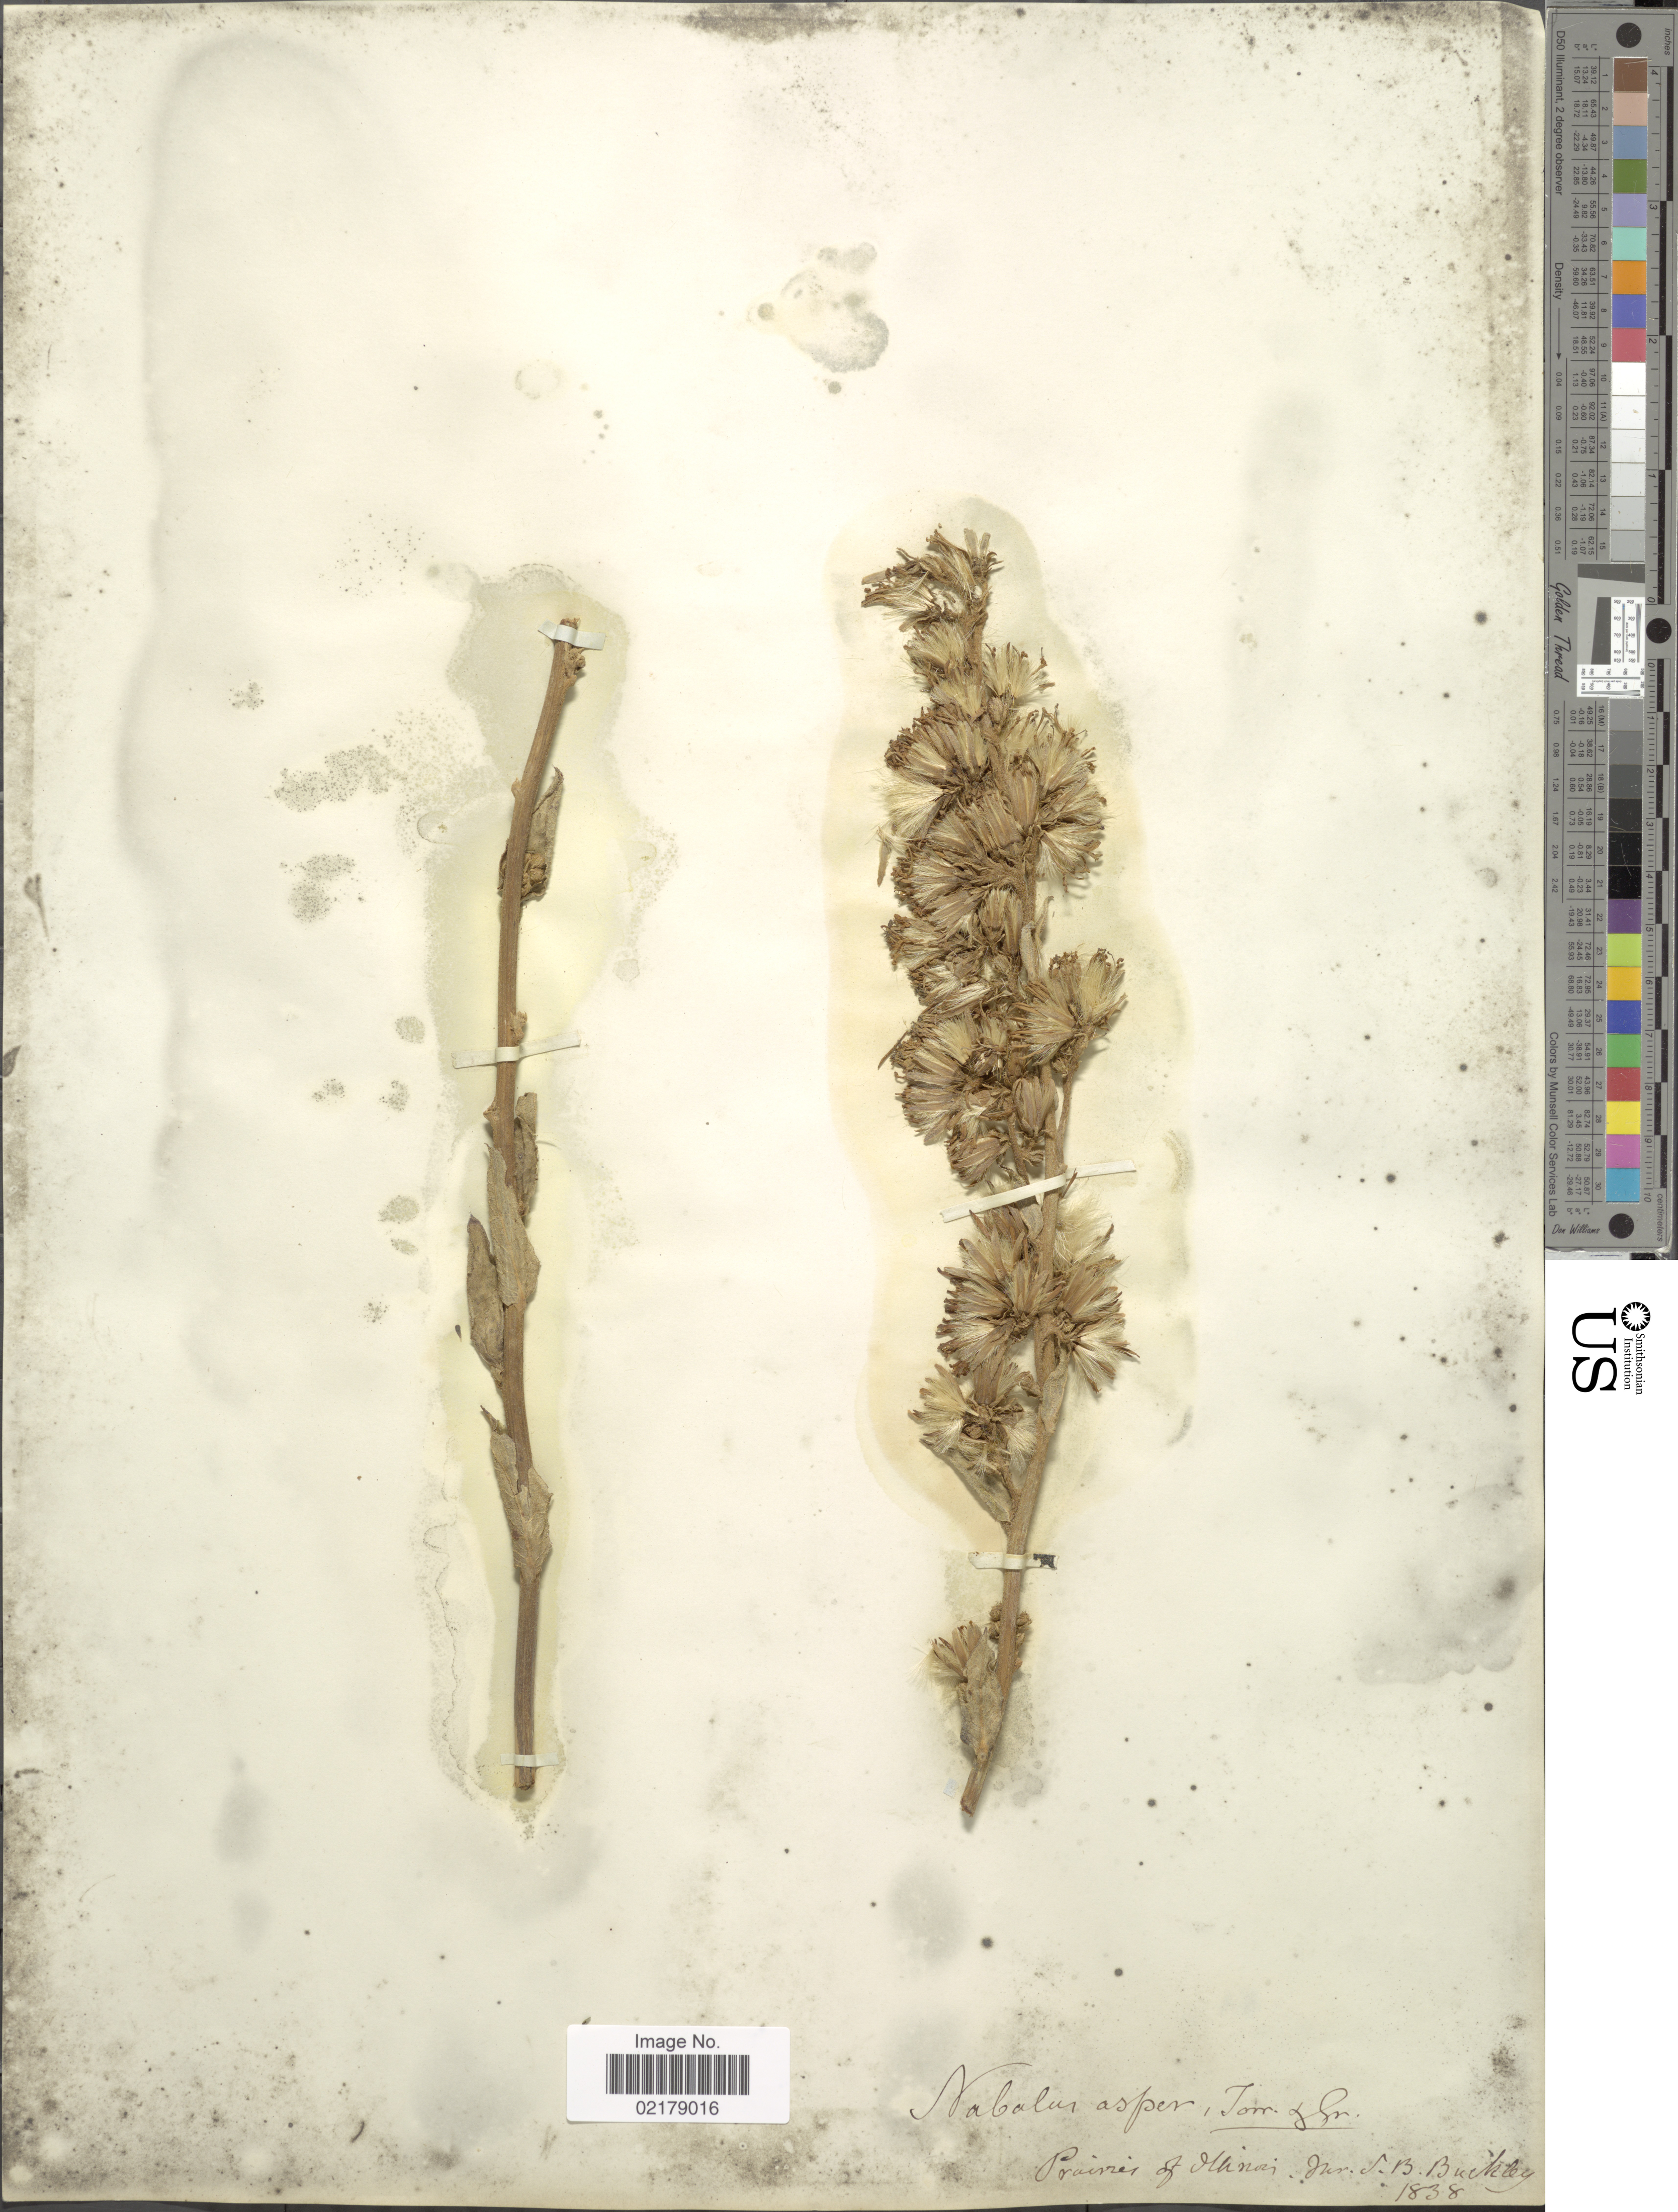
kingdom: Plantae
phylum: Tracheophyta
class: Magnoliopsida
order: Asterales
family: Asteraceae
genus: Nabalus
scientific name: Nabalus asper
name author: (Michx.) Torr. & A. Gray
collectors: S. B. Buckley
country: United States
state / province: Illinois